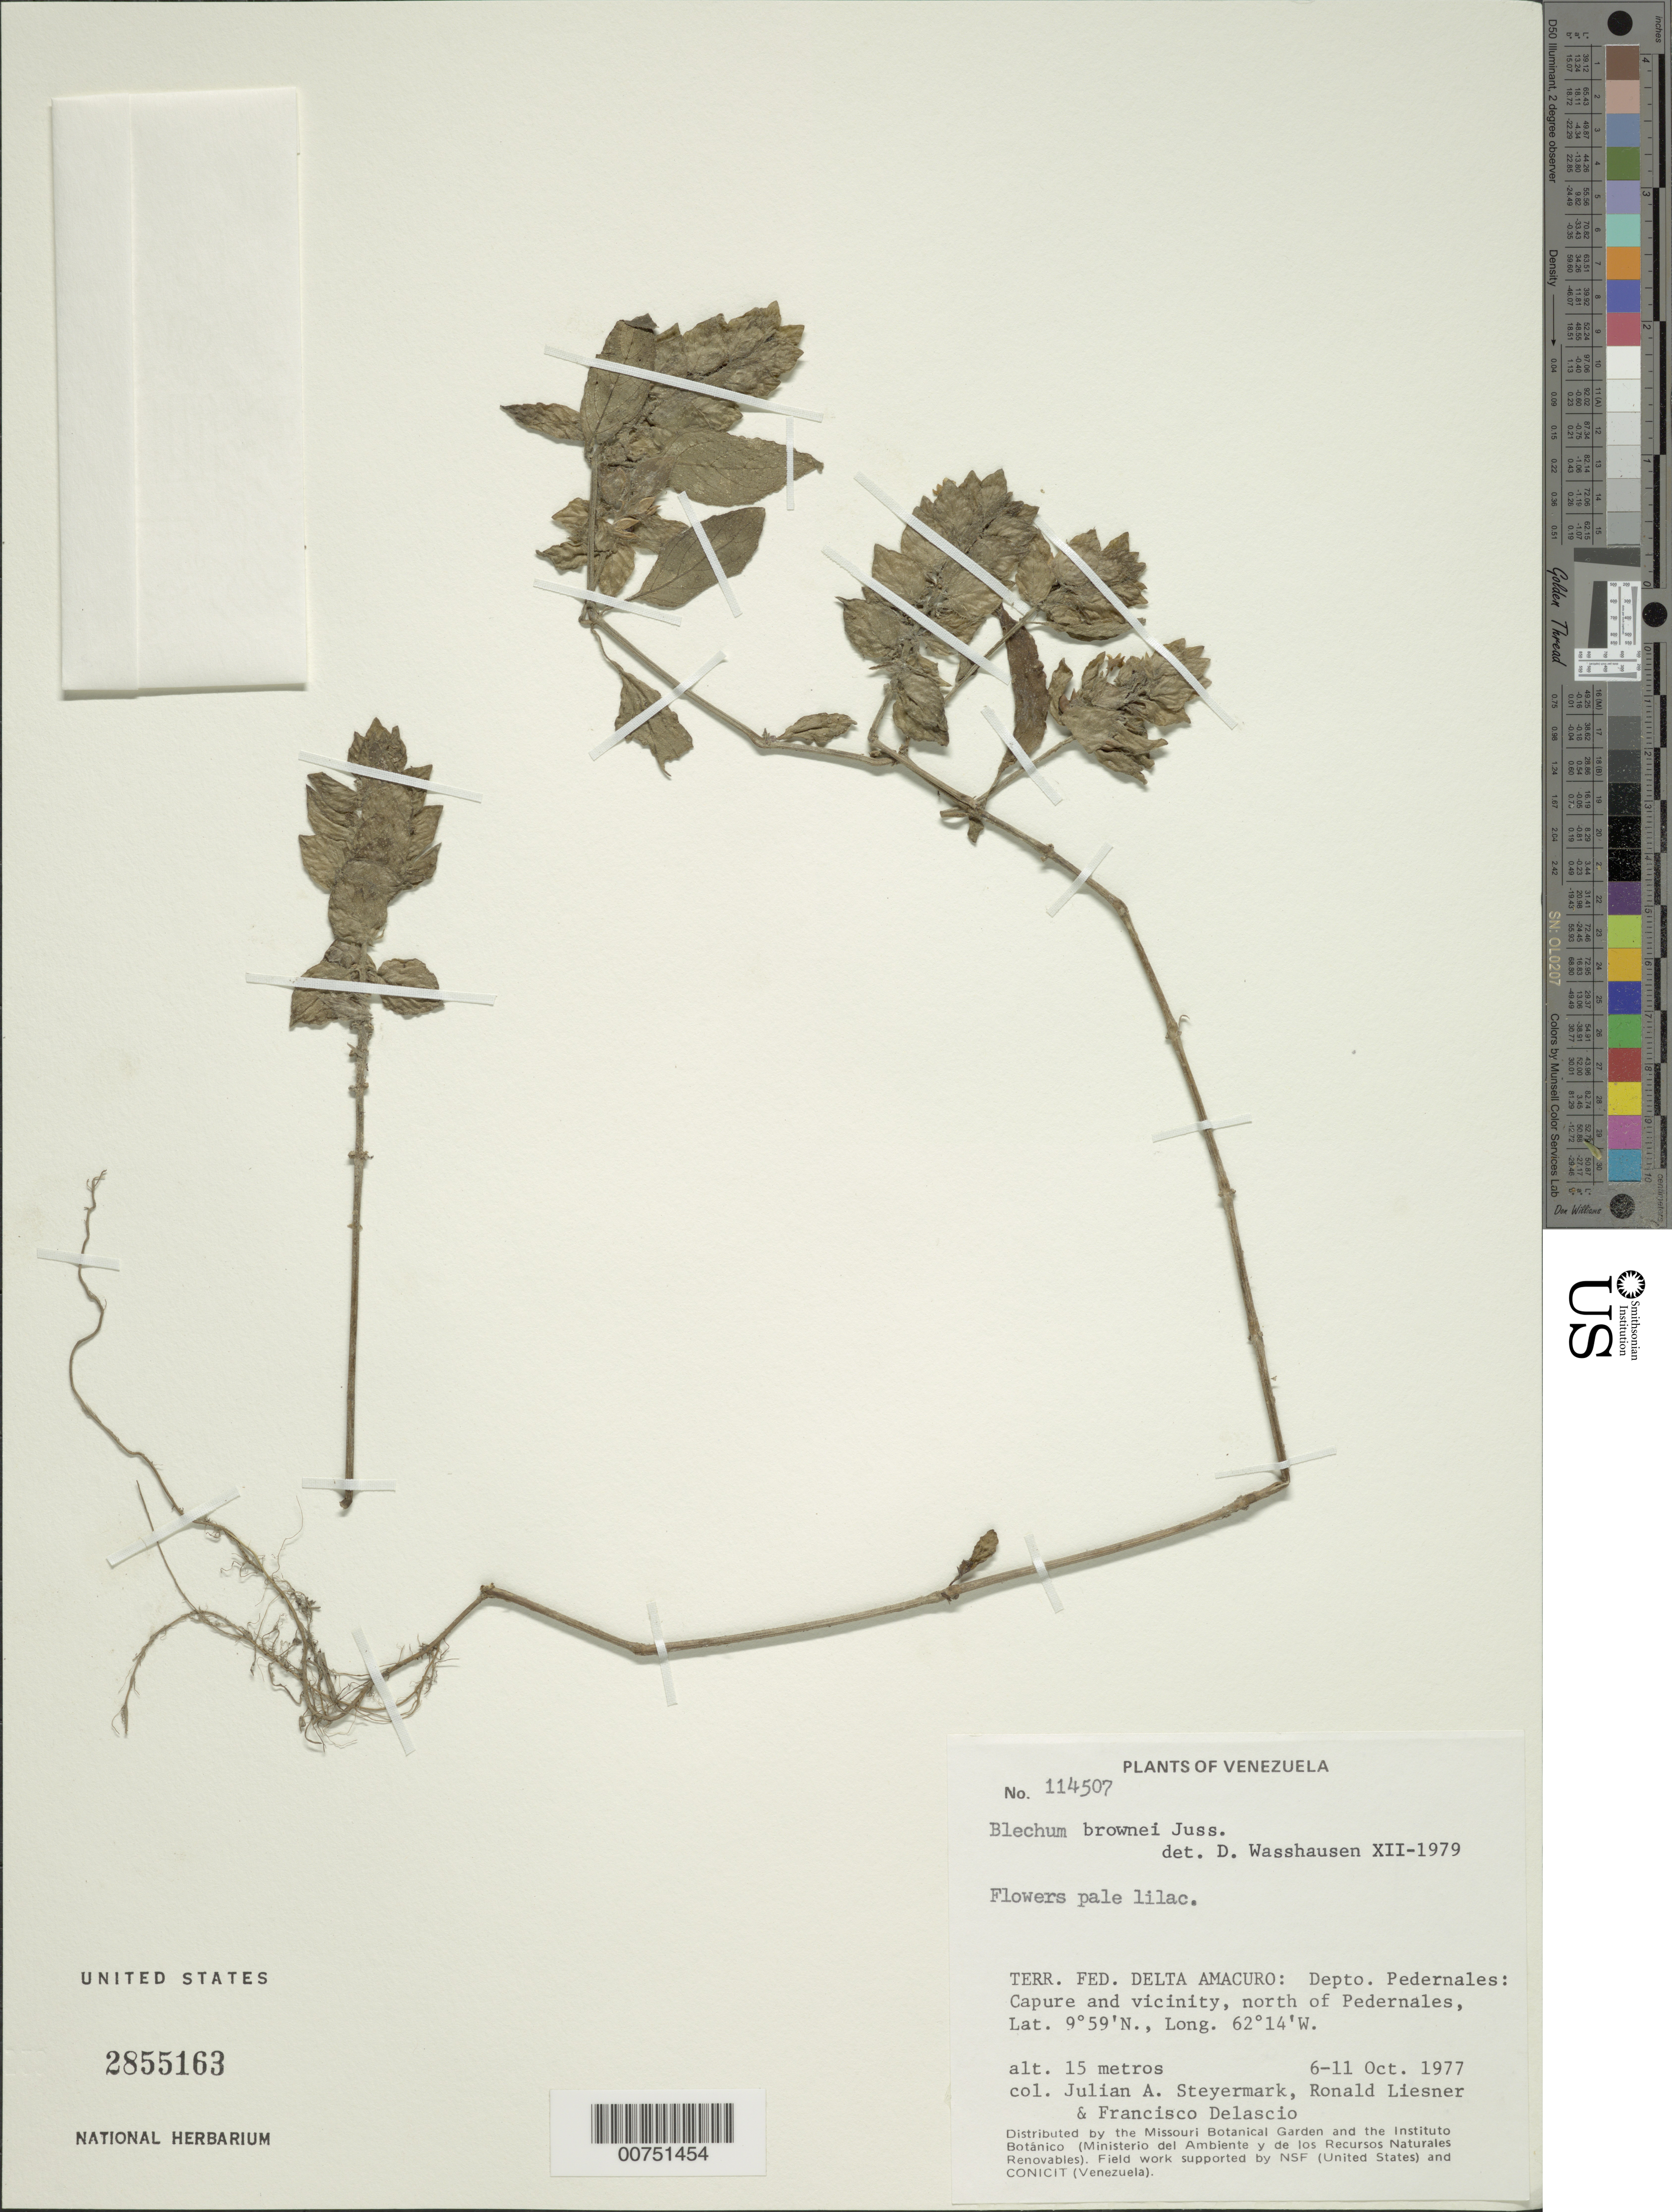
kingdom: Plantae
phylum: Tracheophyta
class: Magnoliopsida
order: Lamiales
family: Acanthaceae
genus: Blechum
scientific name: Blechum brownei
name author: Juss.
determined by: Wasshausen, Dieter C., (BOT), Smithsonian Institution - National Museum of Natural History (UNITED STATES)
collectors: J. Steyermark, R. L. Liesner & F. Delascio C.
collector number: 114507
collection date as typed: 6-Oct-77 to 11-Oct-77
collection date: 1977-10-06/1977-10-11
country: Venezuela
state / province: Delta Amacuro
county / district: Pedernales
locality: Capure and vicinity, north of Pedernales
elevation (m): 15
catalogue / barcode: US 2855163